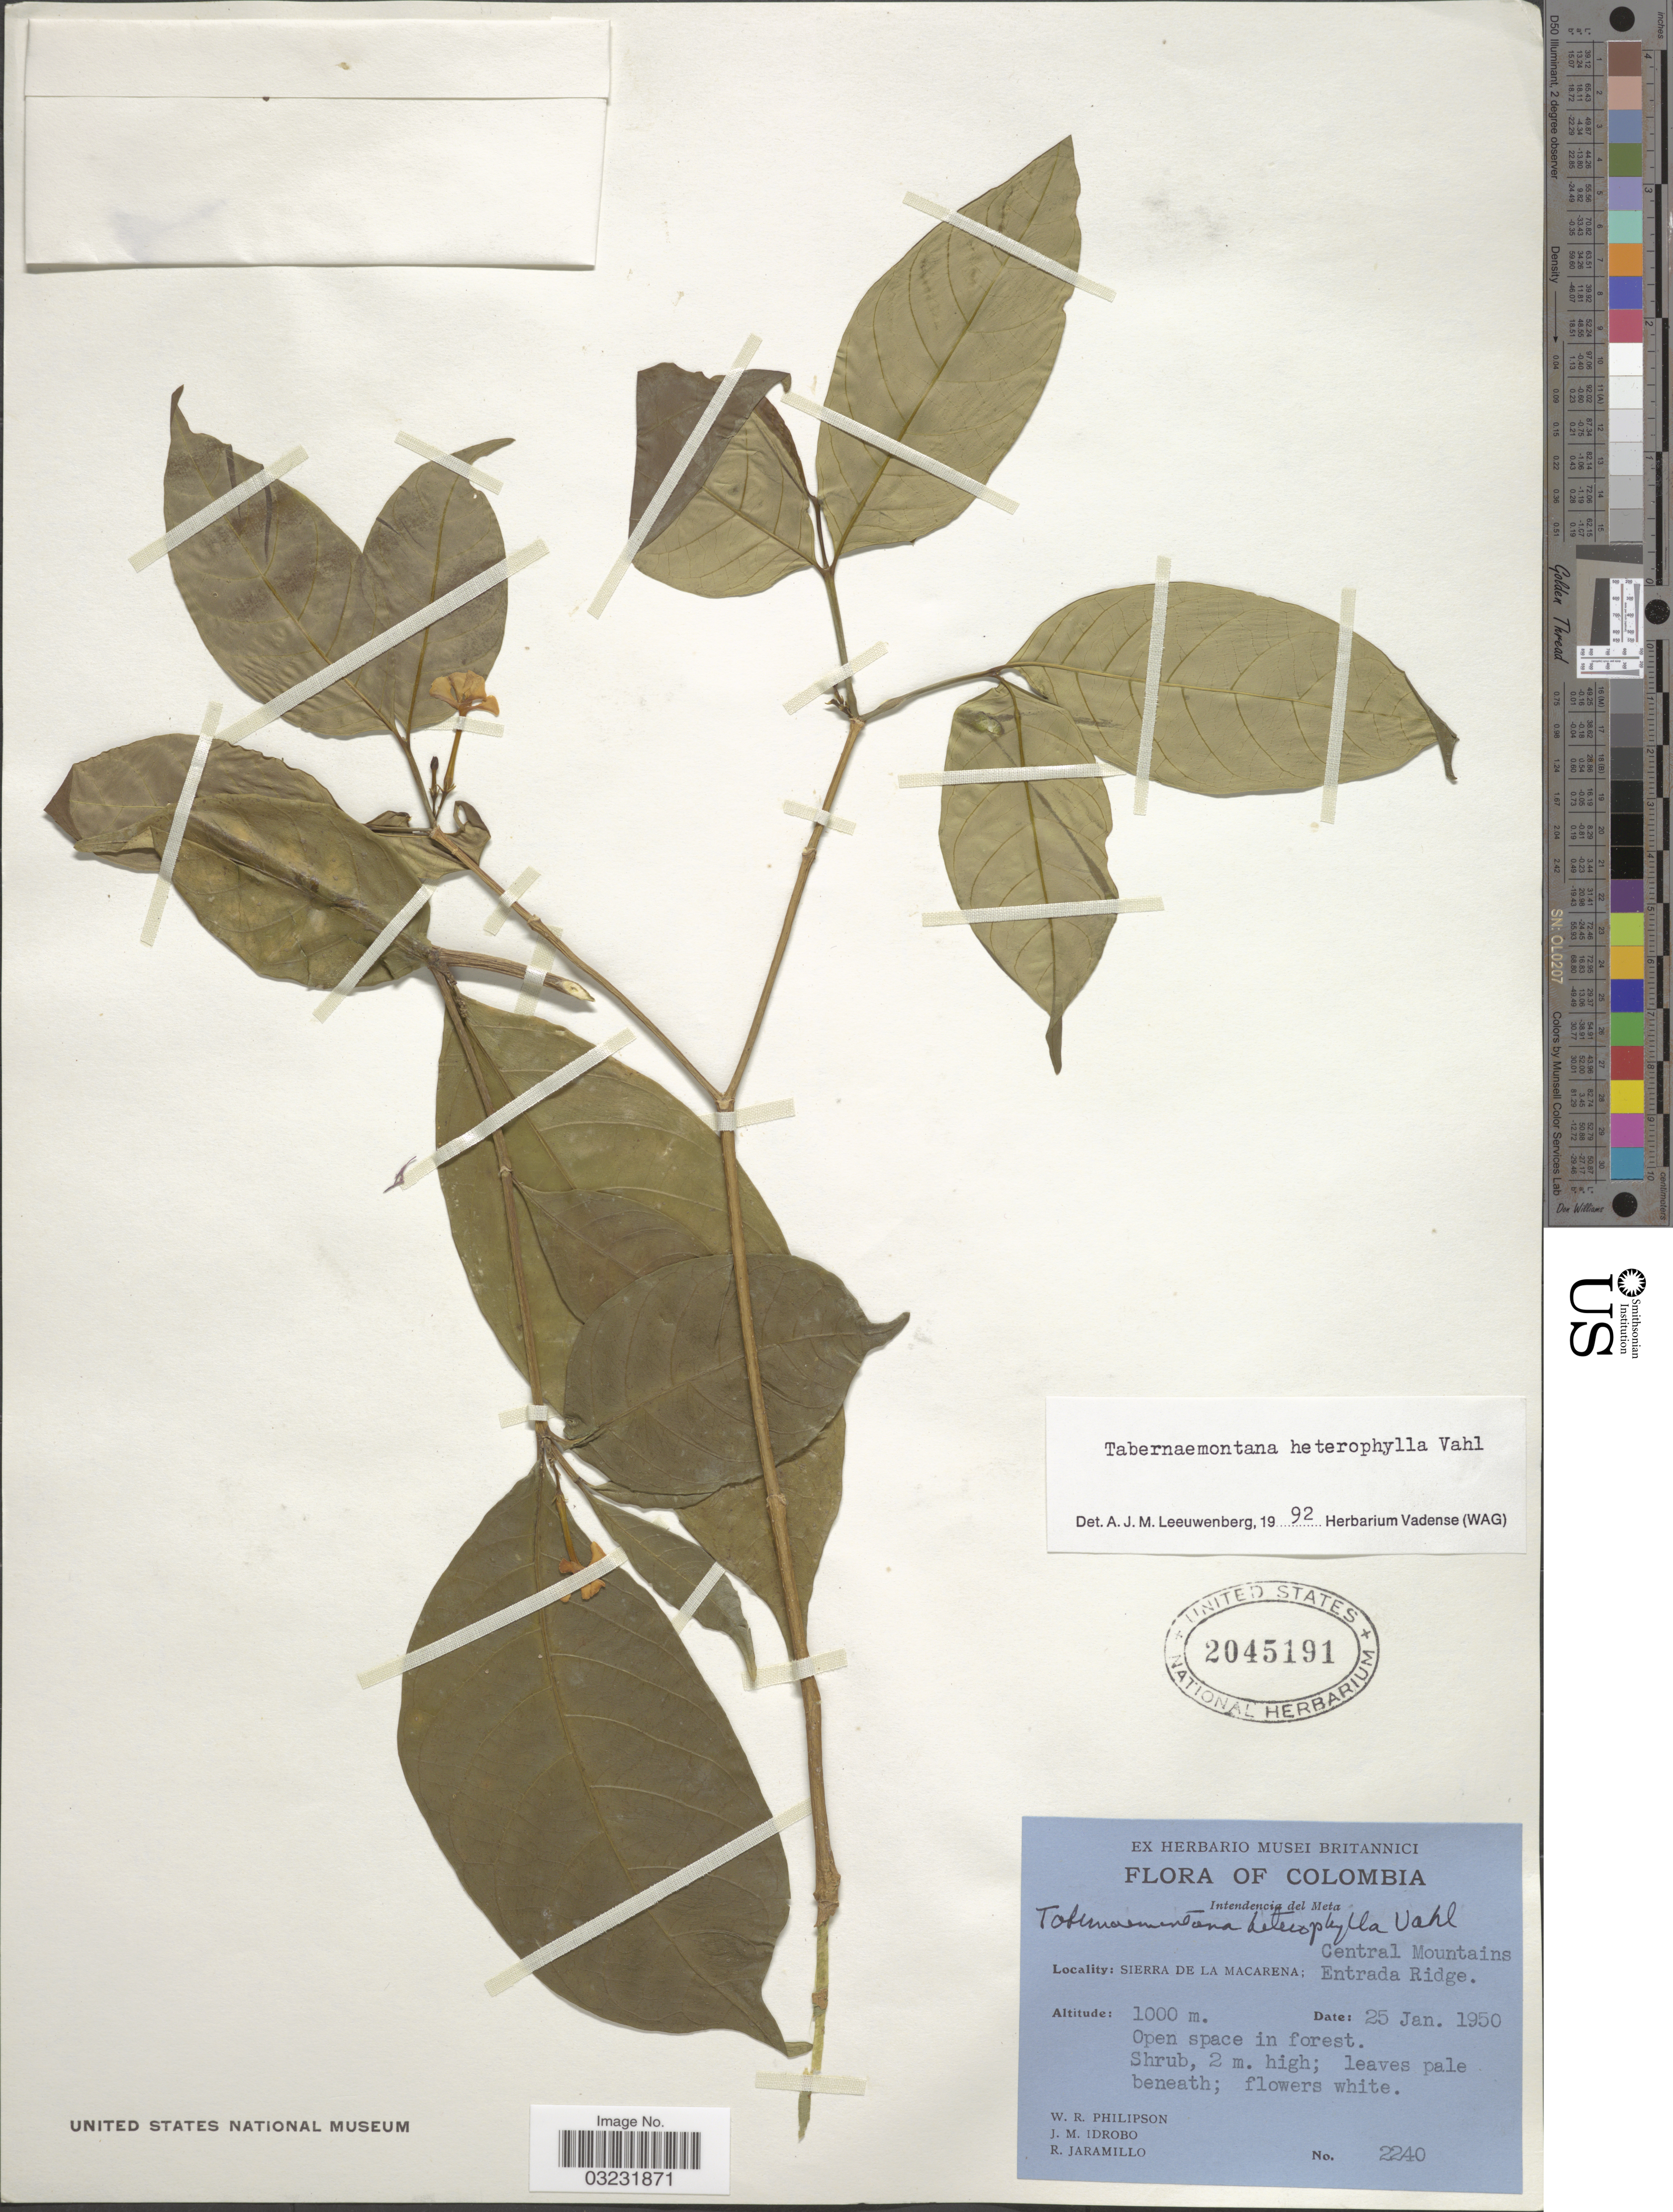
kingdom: Plantae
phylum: Tracheophyta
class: Magnoliopsida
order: Gentianales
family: Apocynaceae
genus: Tabernaemontana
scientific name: Tabernaemontana heterophylla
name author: Vahl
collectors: W. R. Philipson, J. M. Idrobo & R. Jaramillo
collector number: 2240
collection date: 1950-01-25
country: Colombia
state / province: Meta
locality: Intendencia del Meta. Sierra de la Macarena; Central Mountains, Entrada Ridge.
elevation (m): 1000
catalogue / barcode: US 2045191